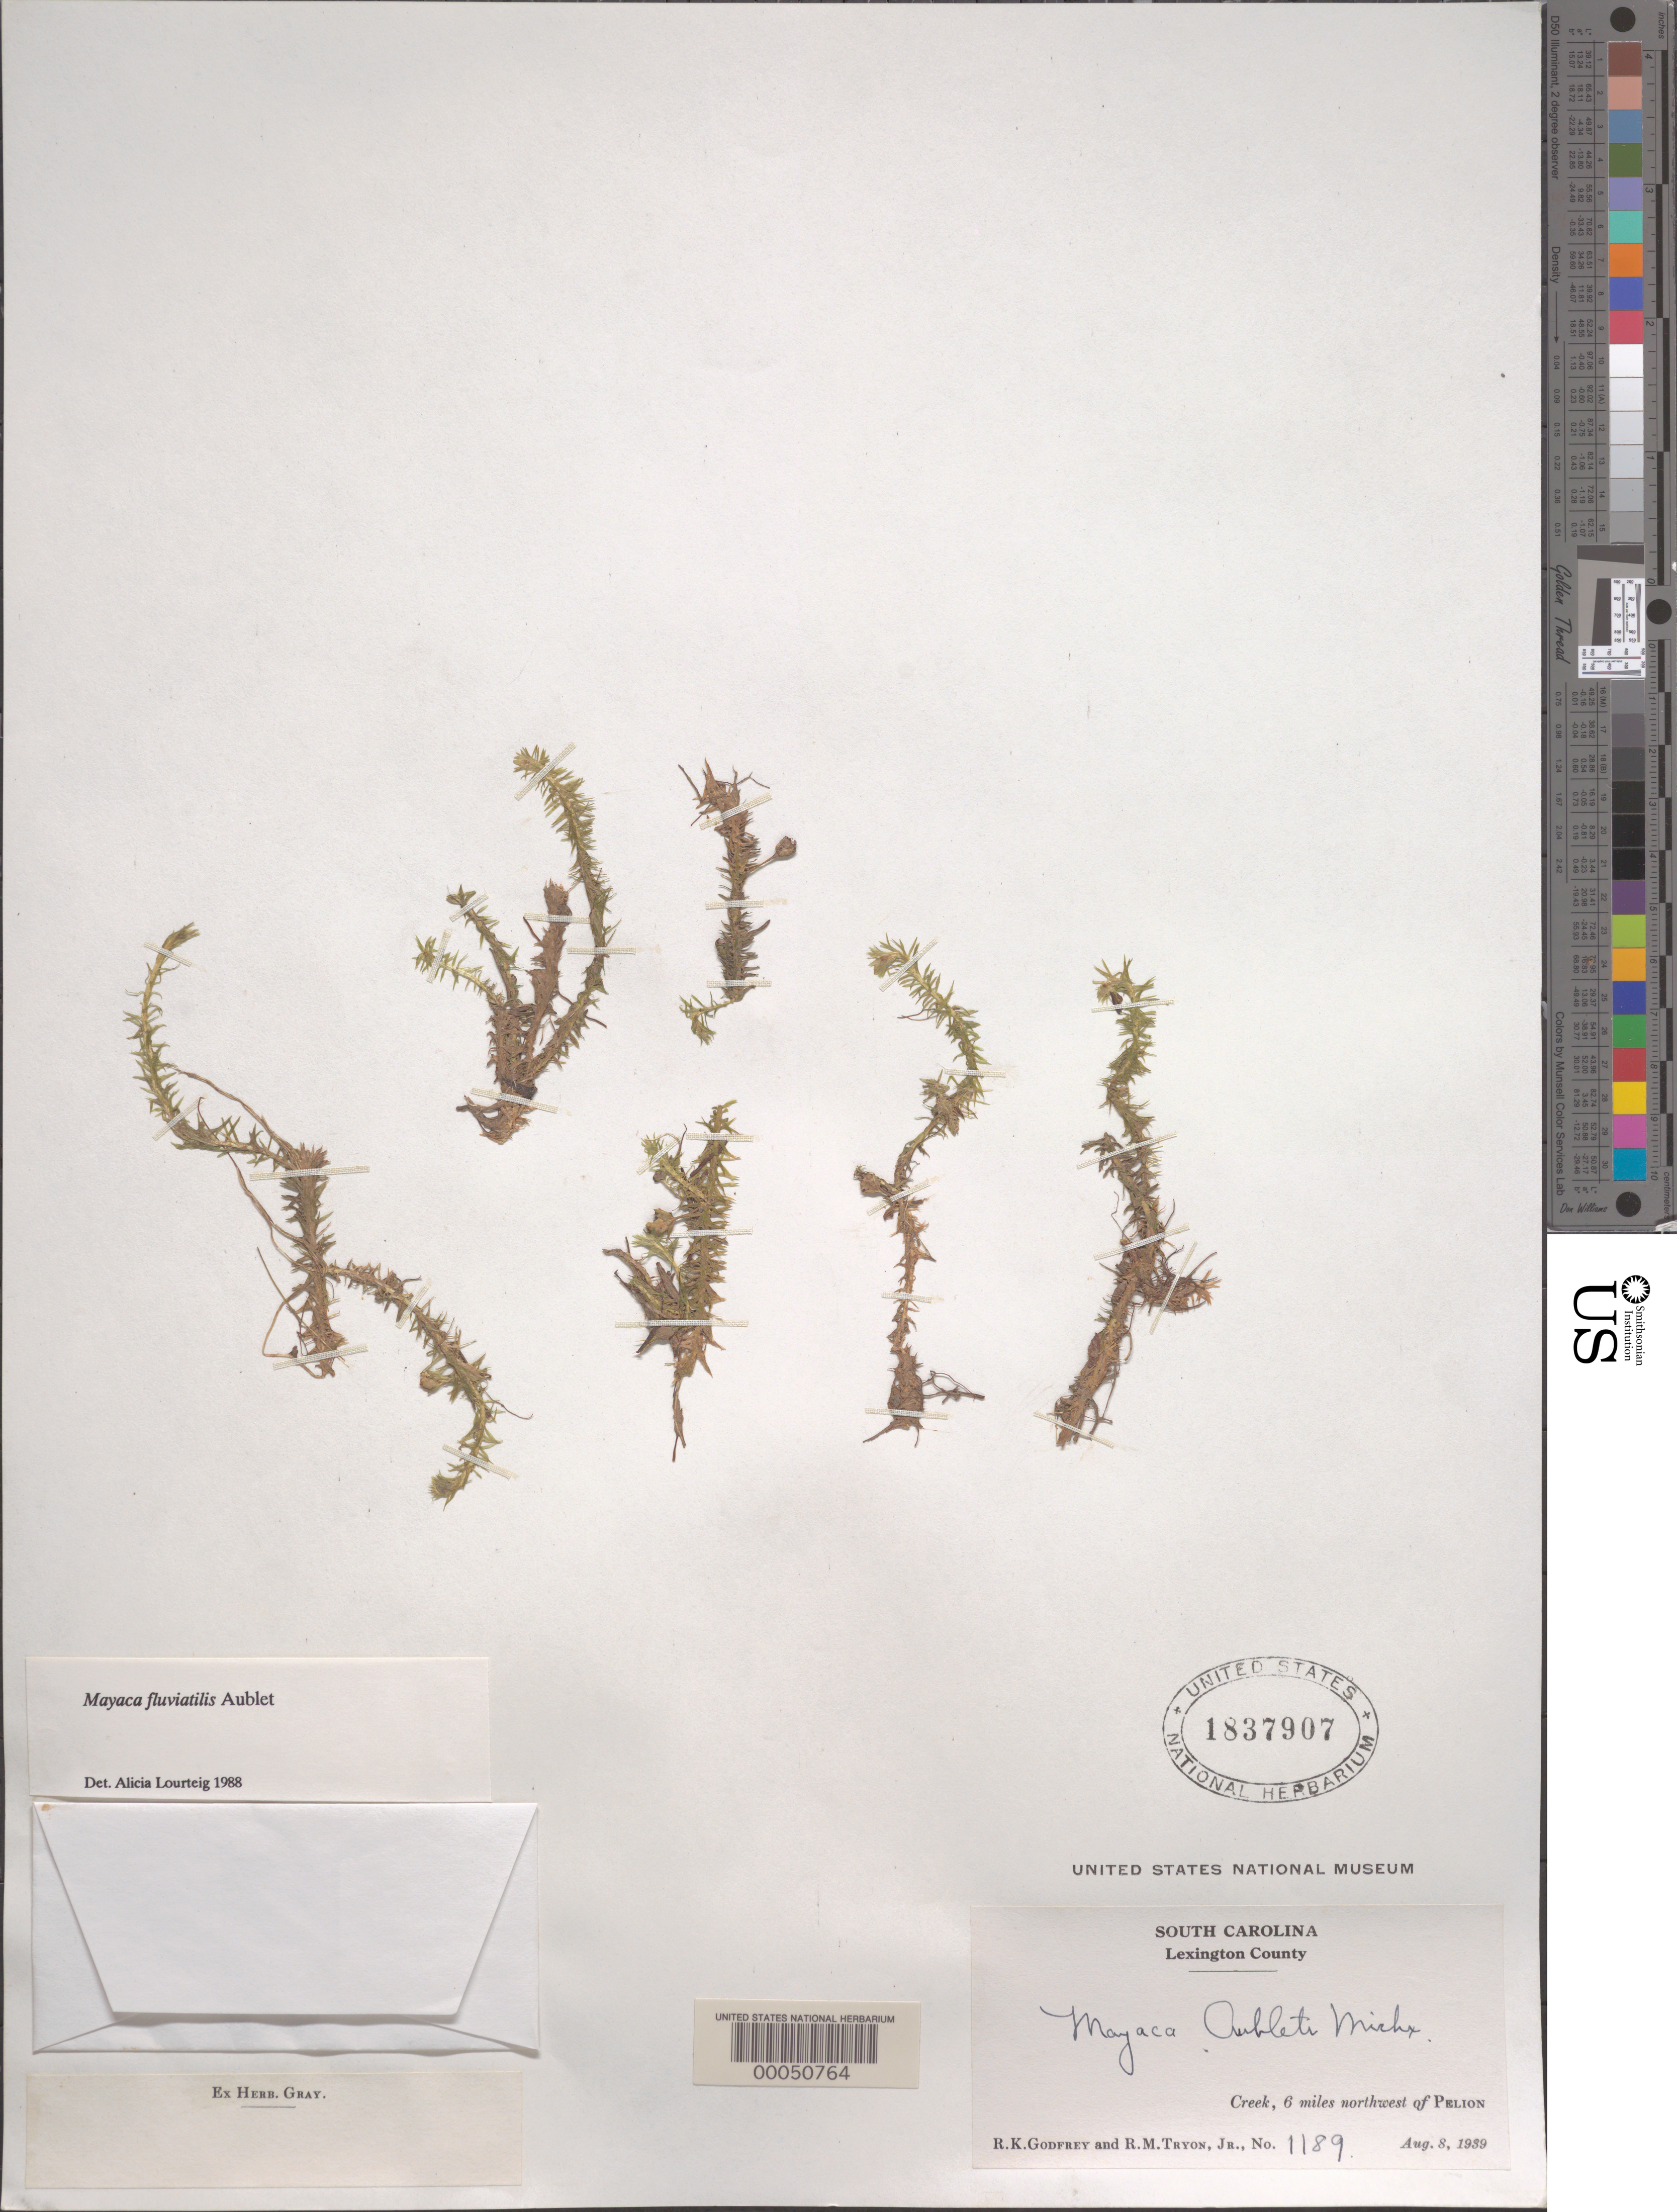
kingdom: Plantae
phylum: Tracheophyta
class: Liliopsida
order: Poales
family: Mayacaceae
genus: Mayaca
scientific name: Mayaca fluviatilis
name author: Aubl.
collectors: R. K. Godfrey & R. M. Tryon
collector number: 1189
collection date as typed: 08 Aug 1939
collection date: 1939-08-08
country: United States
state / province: South Carolina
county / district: Lexington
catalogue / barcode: US 1837907